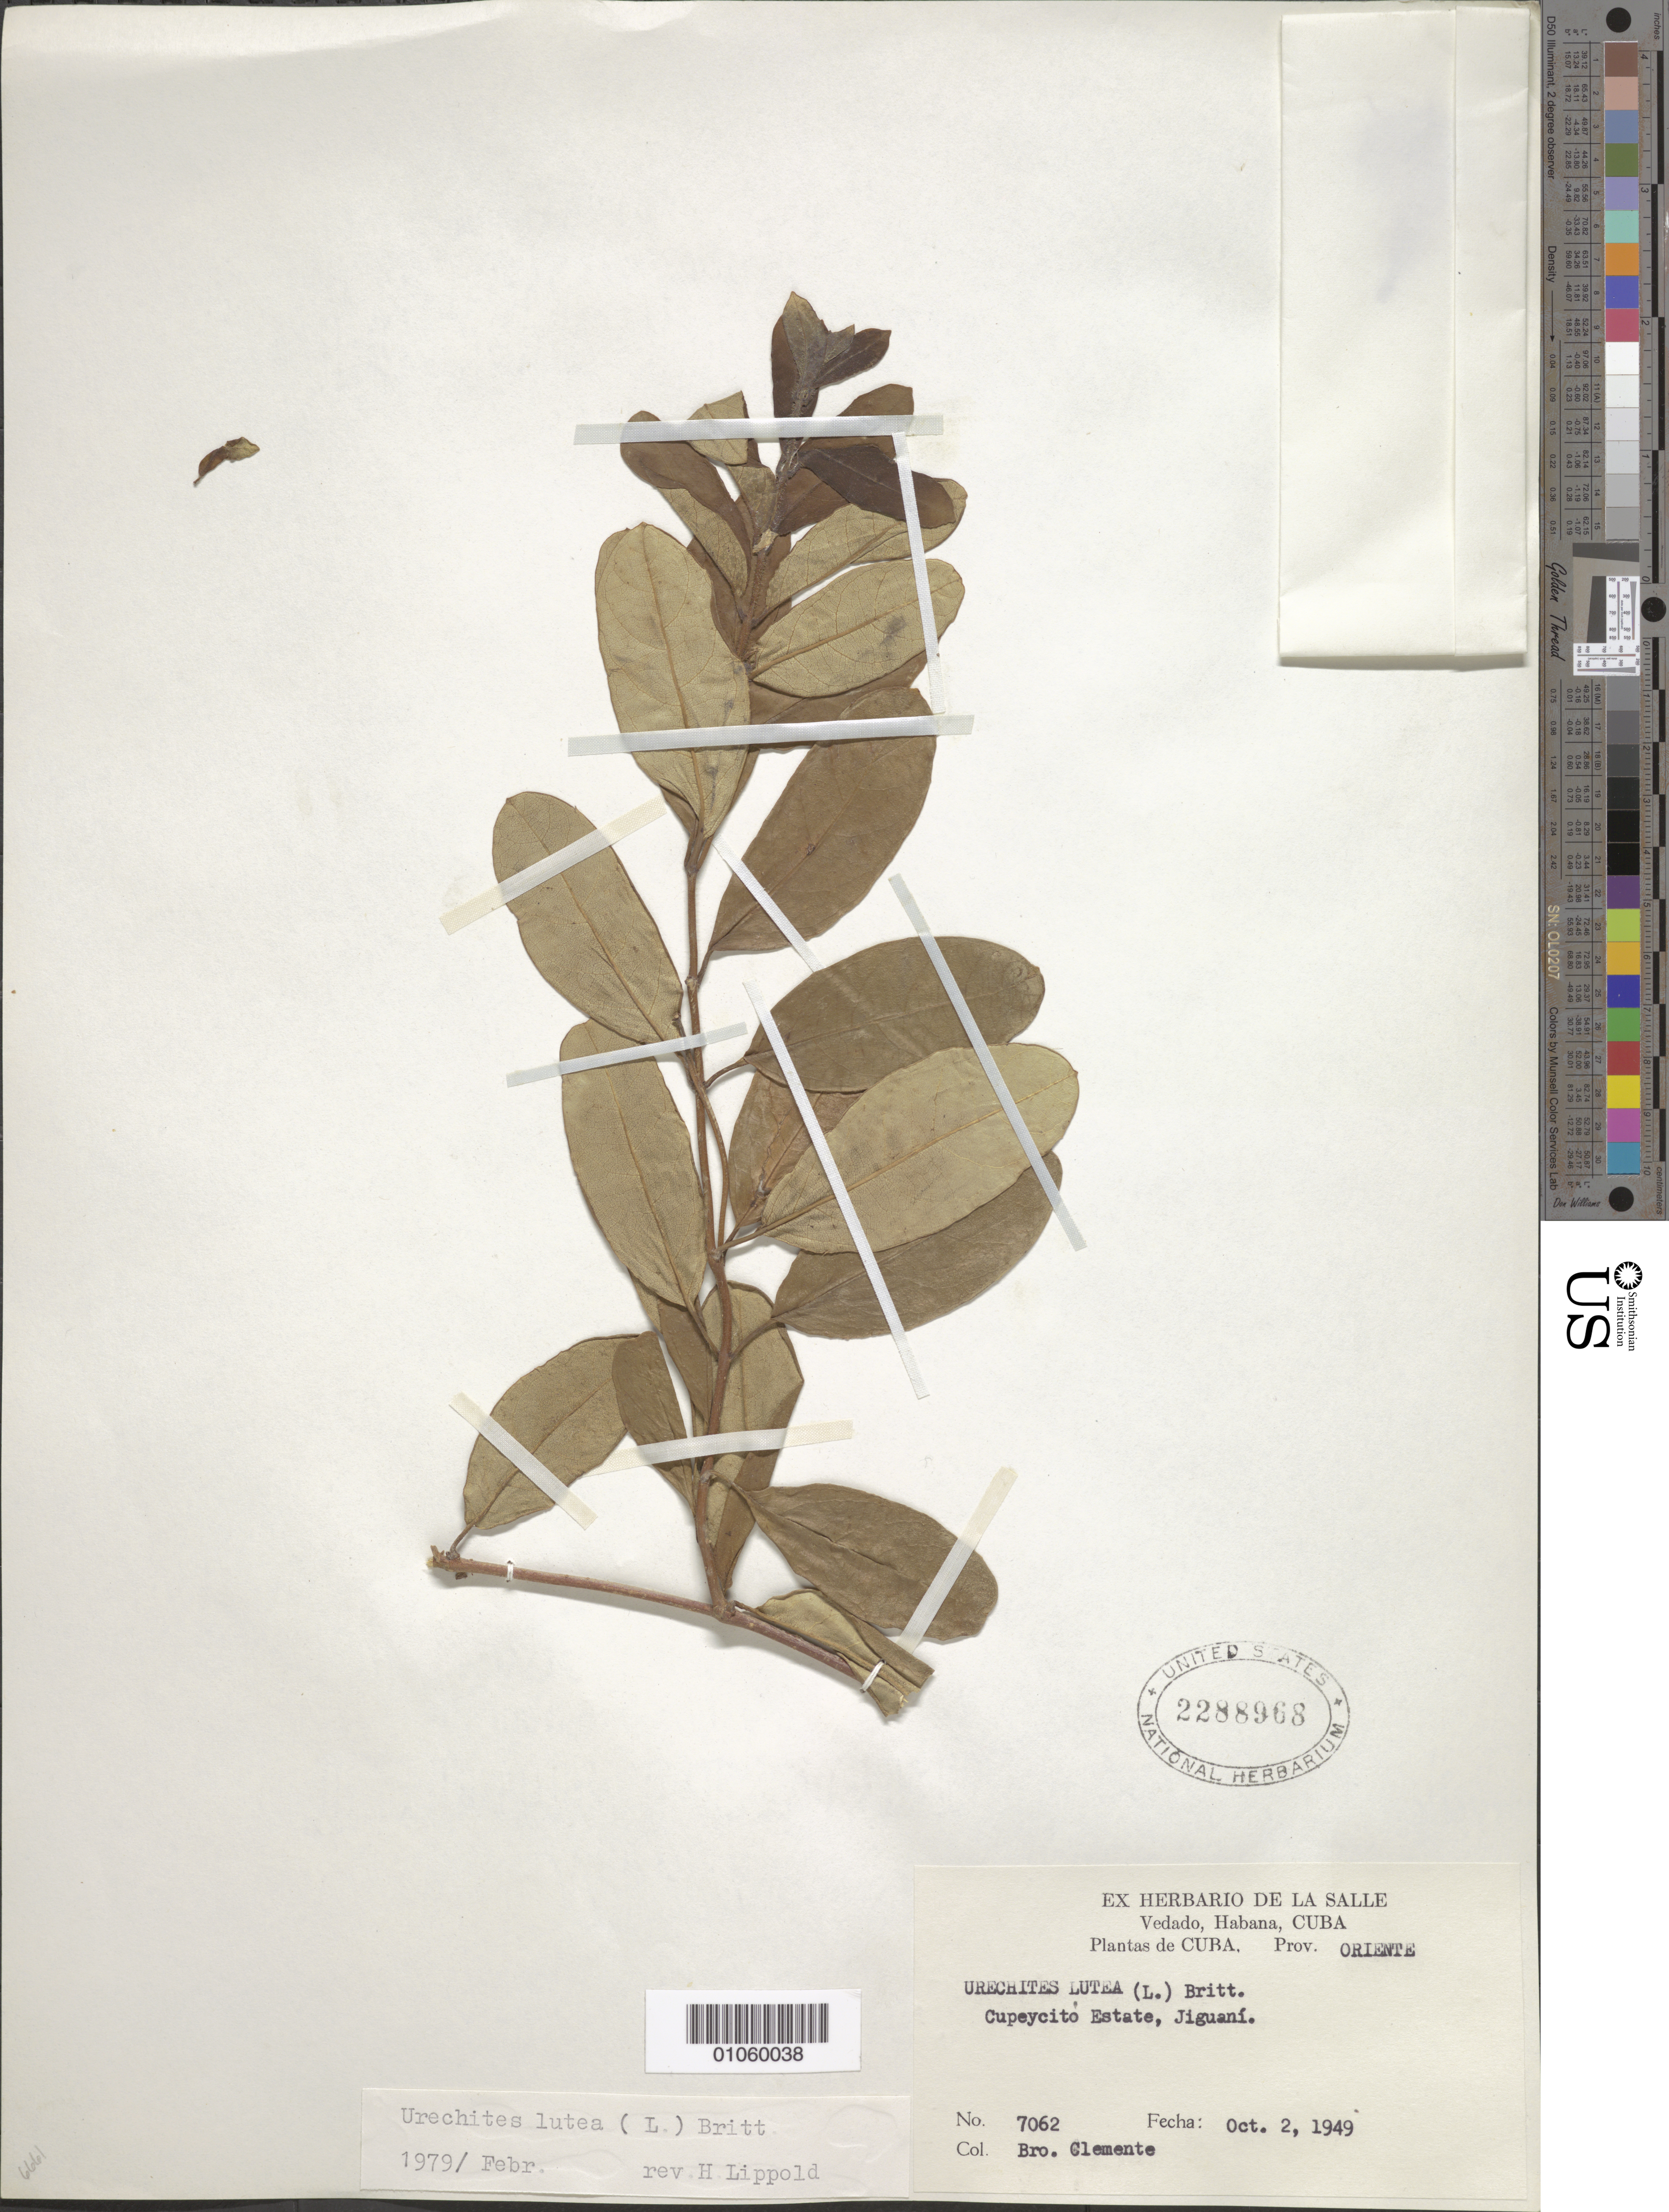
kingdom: Plantae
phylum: Tracheophyta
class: Magnoliopsida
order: Gentianales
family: Apocynaceae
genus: Urechites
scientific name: Urechites lutea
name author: (L.) Britton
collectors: Bro. Clemente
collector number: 7062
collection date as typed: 02 Oct 1949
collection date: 1949-10-02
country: Cuba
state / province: Oriente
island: Cuba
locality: Cupeycito Estate, Jiguaní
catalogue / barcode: US 2288968